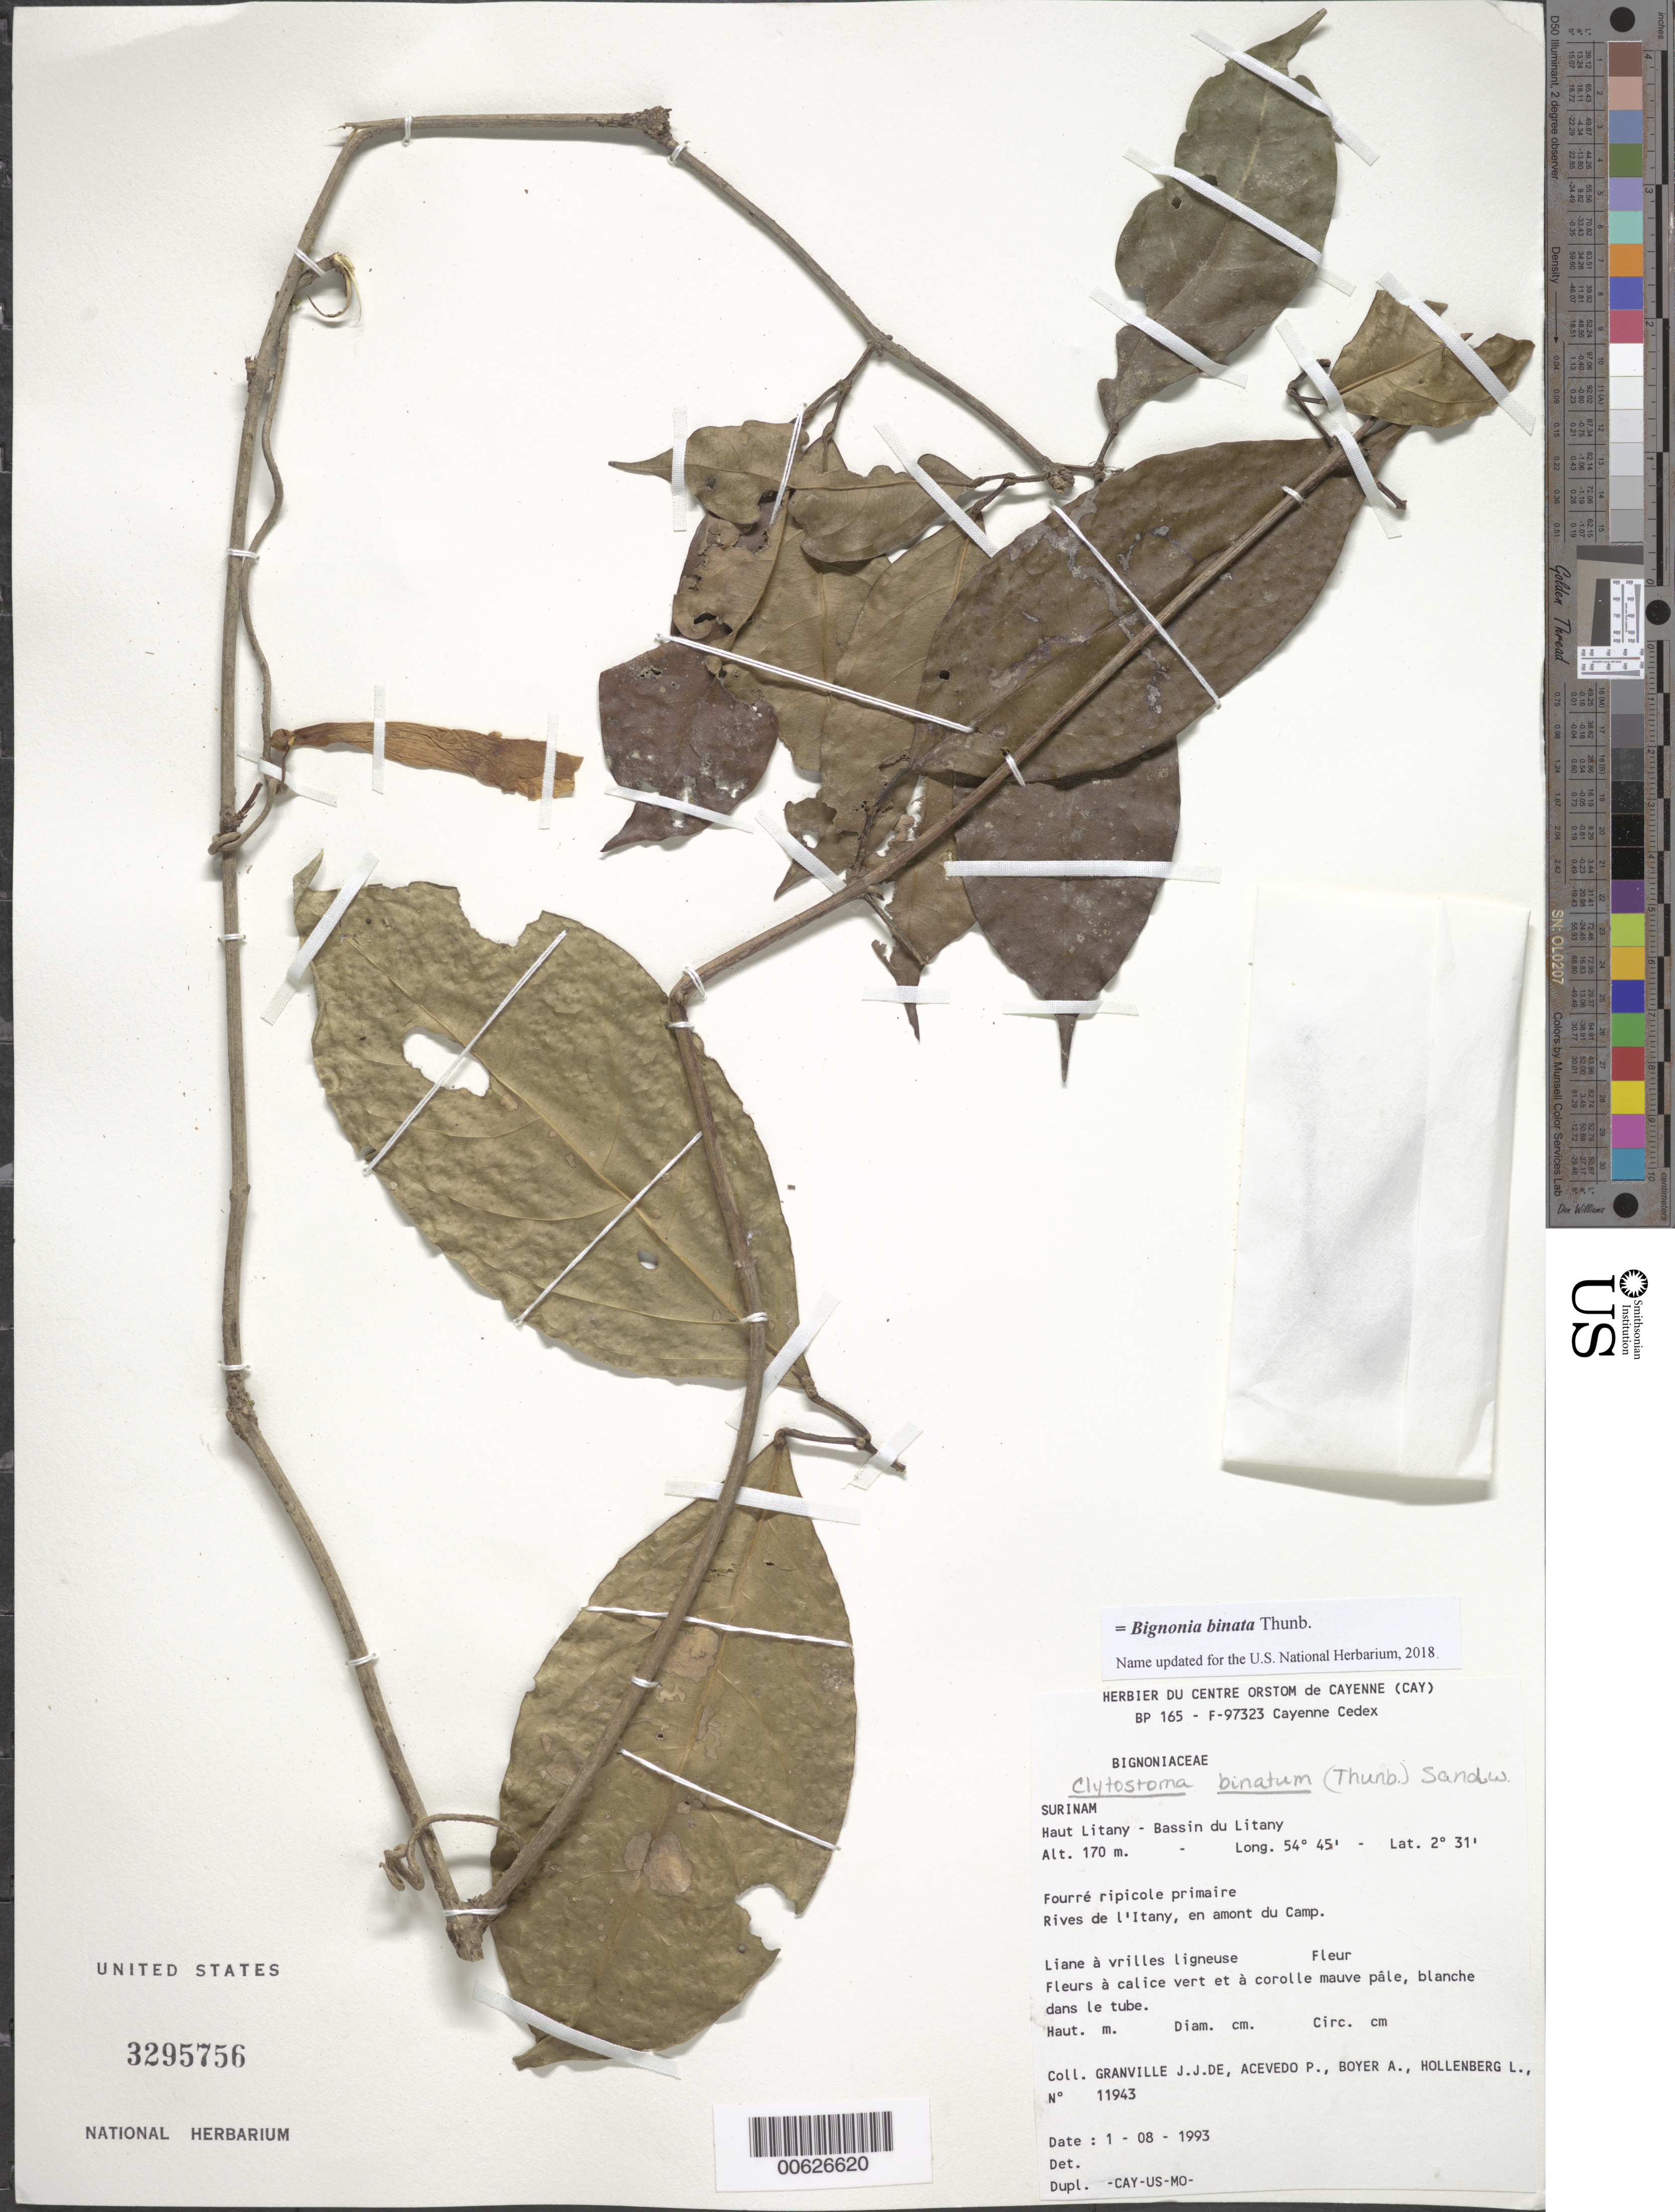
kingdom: Plantae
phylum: Tracheophyta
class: Magnoliopsida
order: Lamiales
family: Bignoniaceae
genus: Bignonia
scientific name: Bignonia binata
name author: Thunb.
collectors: J.-J. de Granville, P. Acevedo-Rodr., A. Boyer & L. Hollenberg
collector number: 11943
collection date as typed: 1-Aug-93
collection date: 1993-08-01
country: Suriname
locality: Haut Litany, Bassin du Litany, Rives de l'Itany, en amont du Camp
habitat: Primary riparian forest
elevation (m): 170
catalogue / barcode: US 3295756